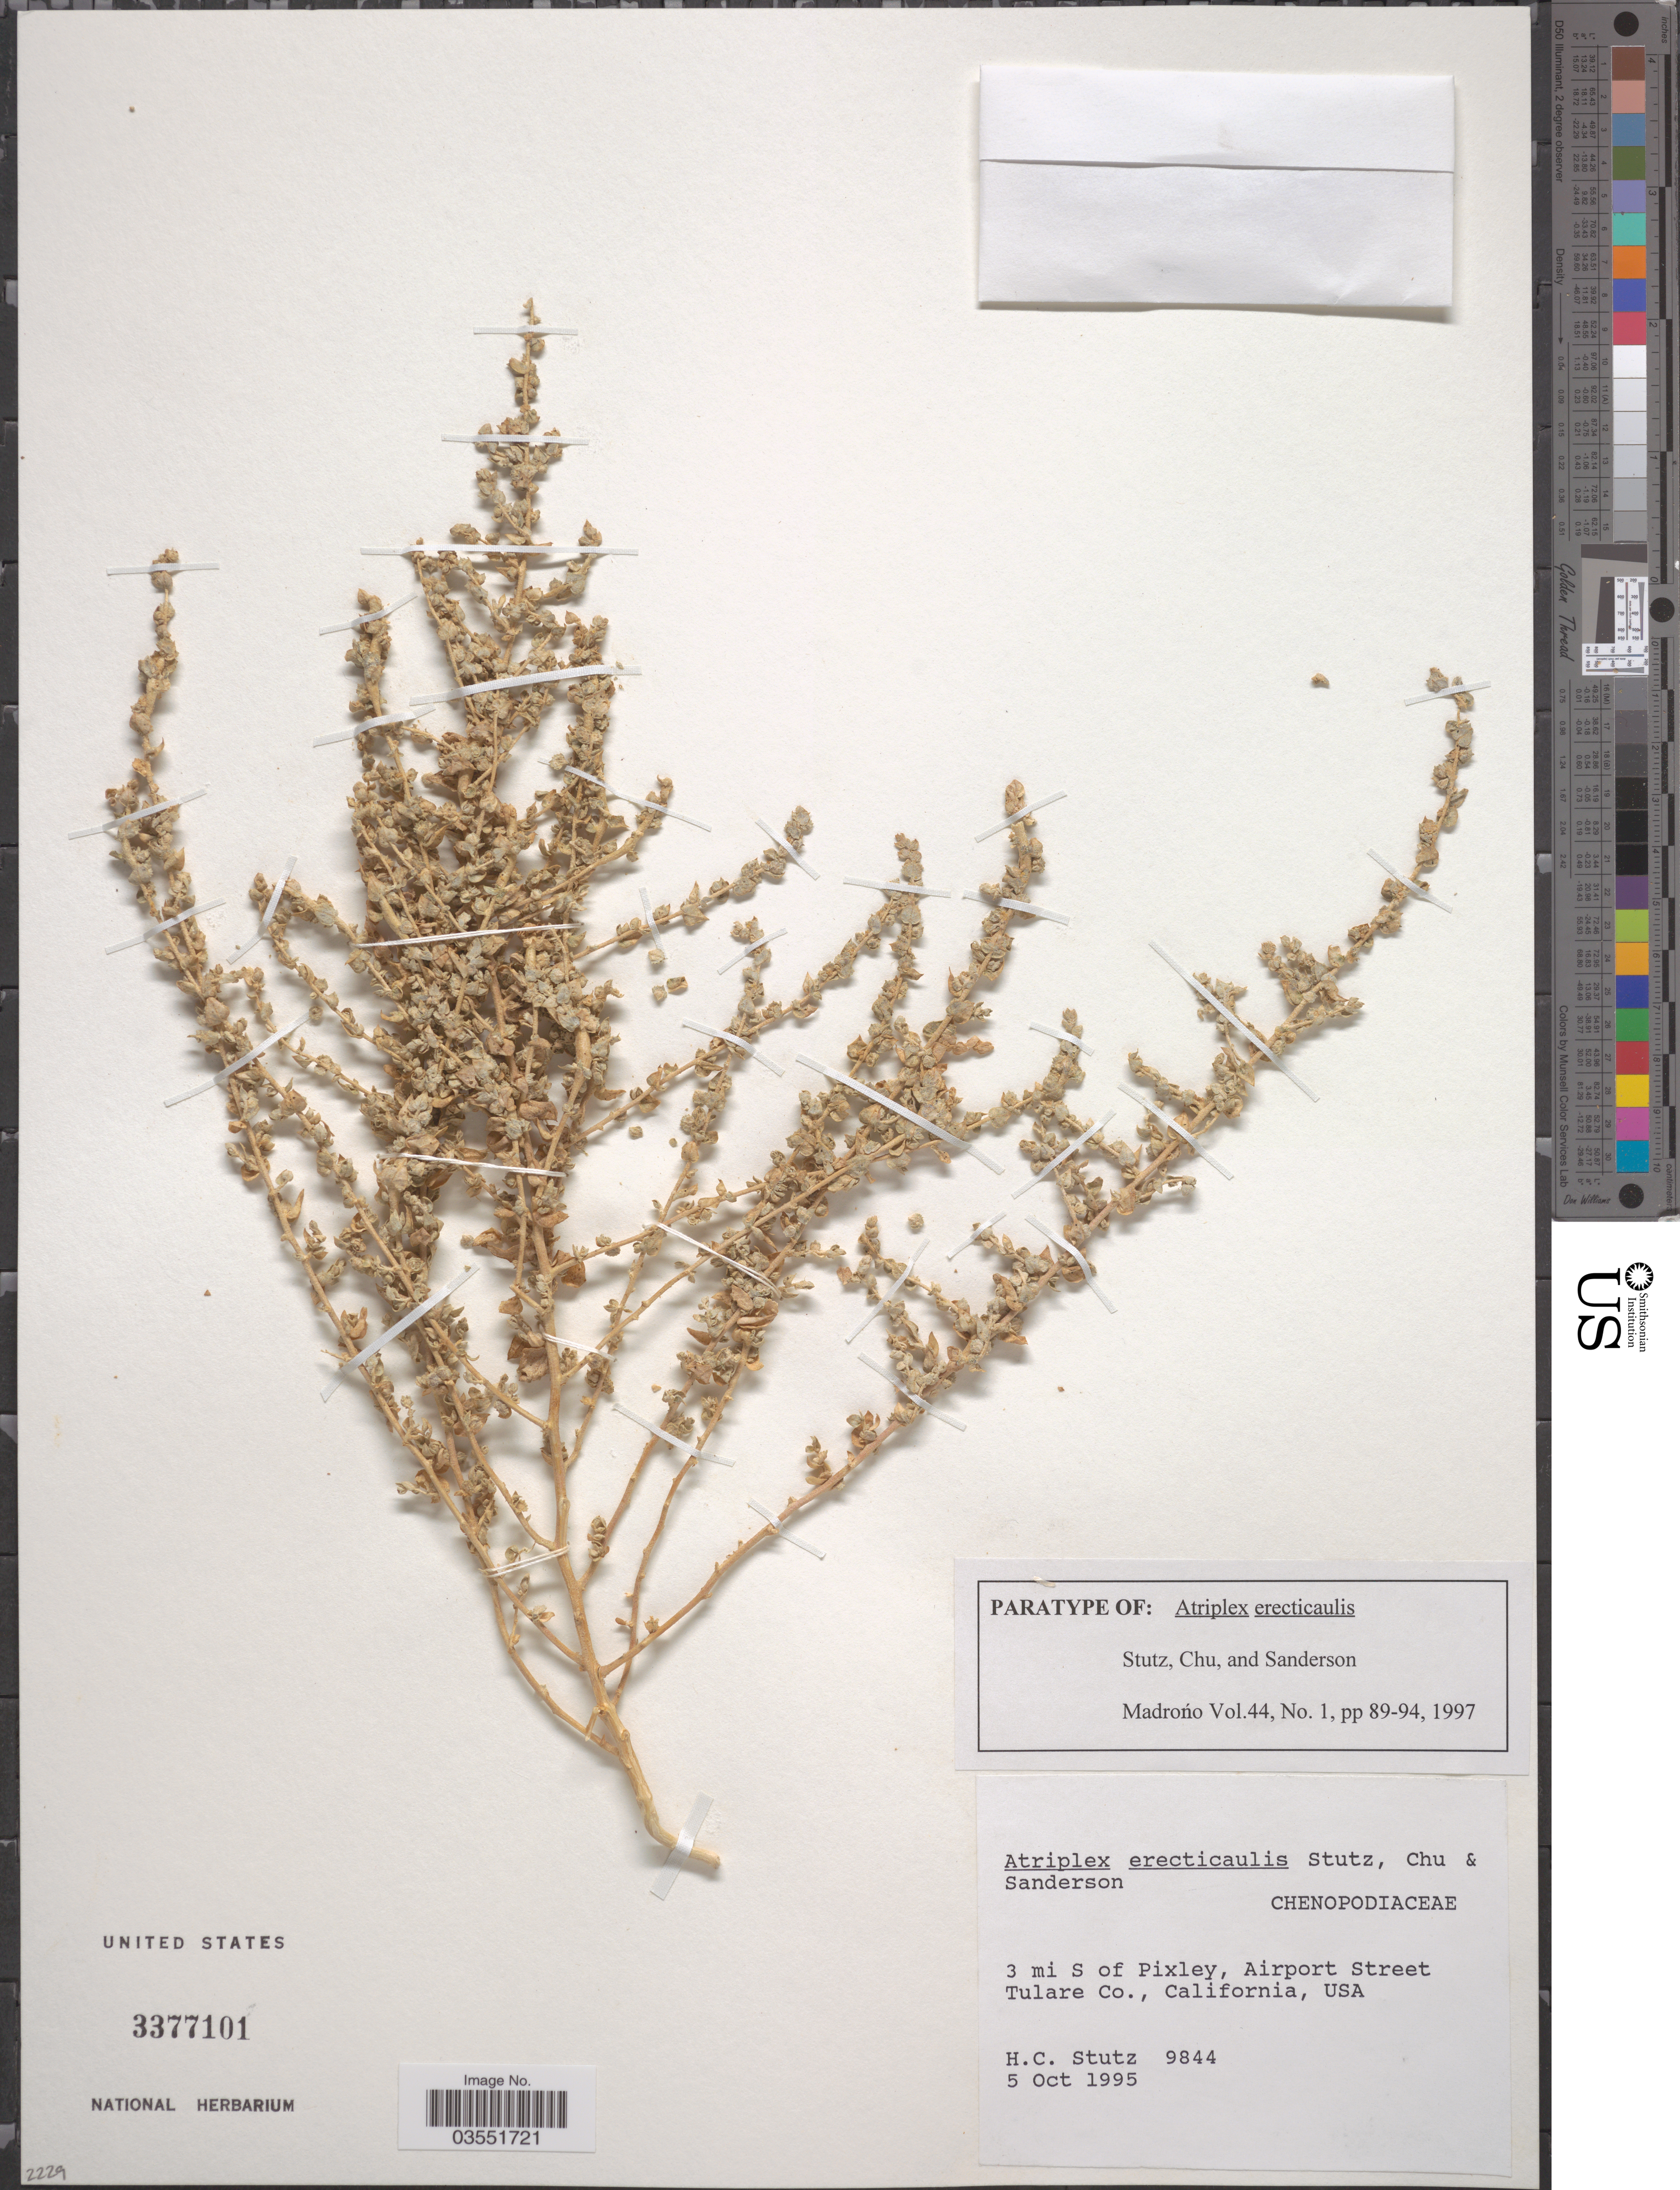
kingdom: Plantae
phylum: Tracheophyta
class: Magnoliopsida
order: Caryophyllales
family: Amaranthaceae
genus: Atriplex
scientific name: Atriplex erecticaulis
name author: Stutz et al.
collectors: H. Stutz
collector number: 9844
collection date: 1995-10-05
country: United States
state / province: California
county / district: Tulare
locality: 3 mi S of Pixley, Airport Street Tulare Co.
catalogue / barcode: US 3377101